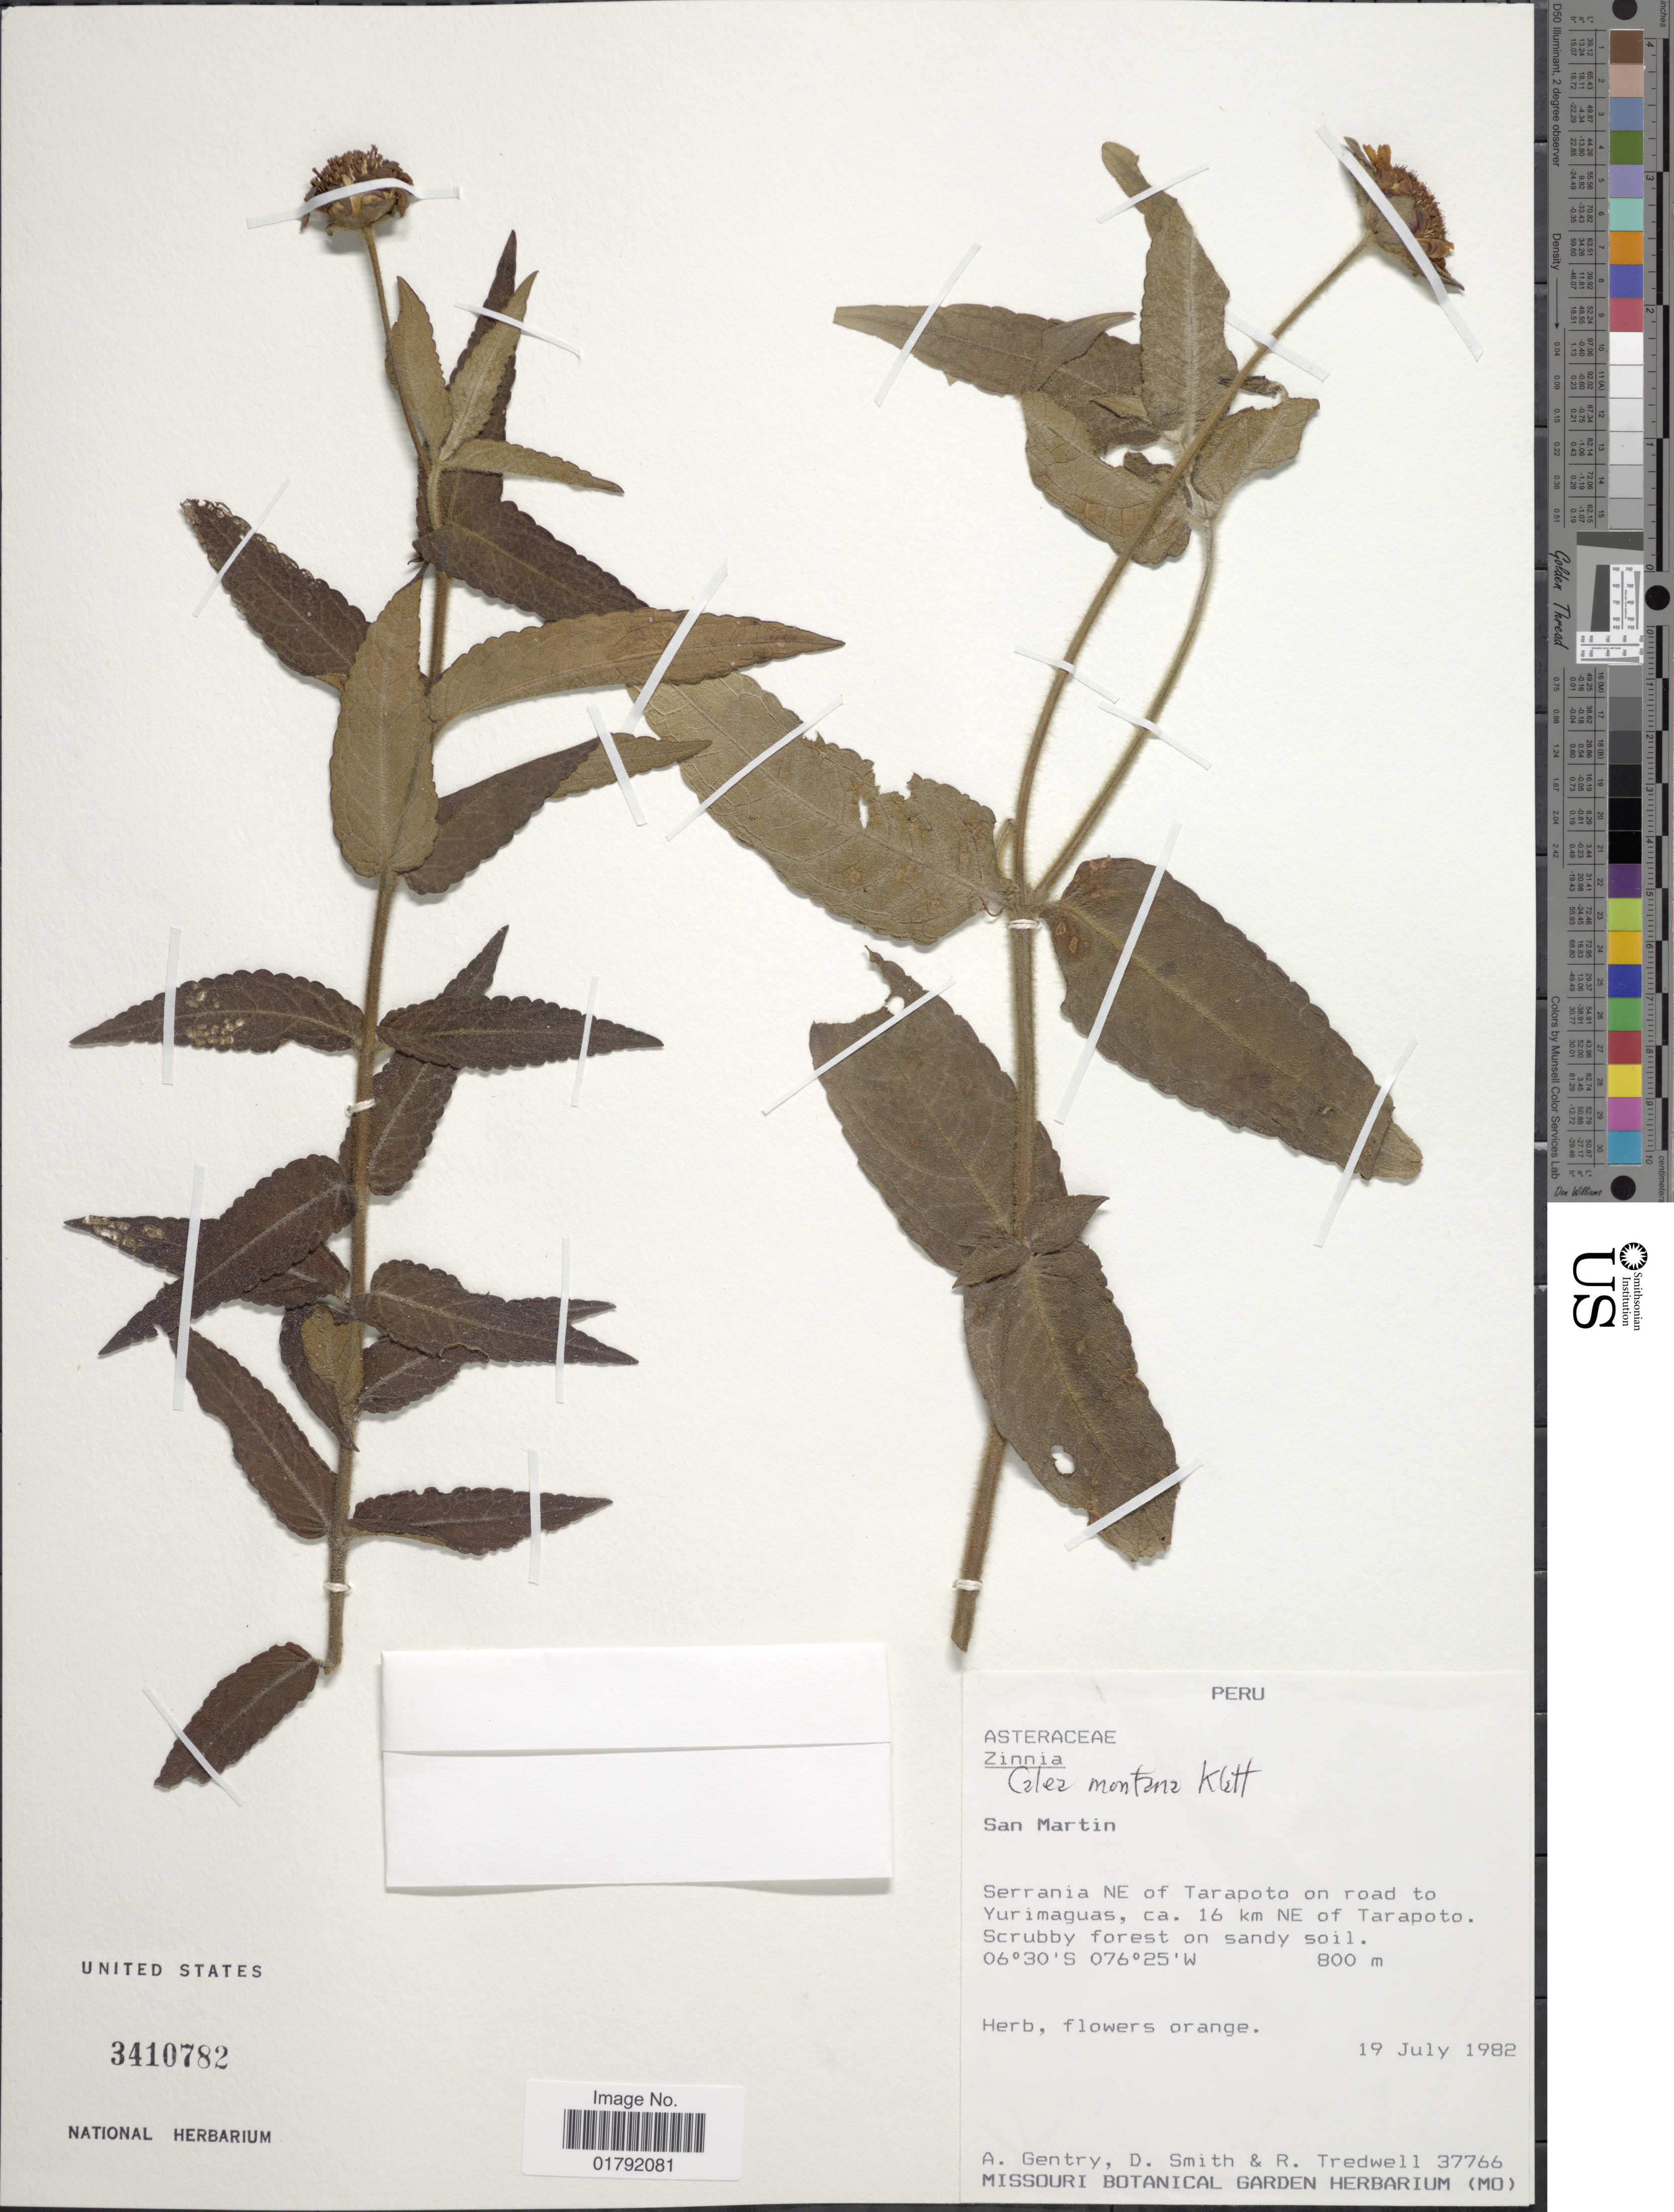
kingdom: Plantae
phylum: Tracheophyta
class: Magnoliopsida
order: Asterales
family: Asteraceae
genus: Calea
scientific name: Calea montana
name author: Klatt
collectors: A. H. Gentry, D. Smith & R. Tredwell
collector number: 37766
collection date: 1982-07-19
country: Peru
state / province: San Martín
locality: Serrania NE of Tarapoto on road to Yurimaguas, ca. 16 km NE of Tarapoto.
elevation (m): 800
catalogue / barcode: US 3410782